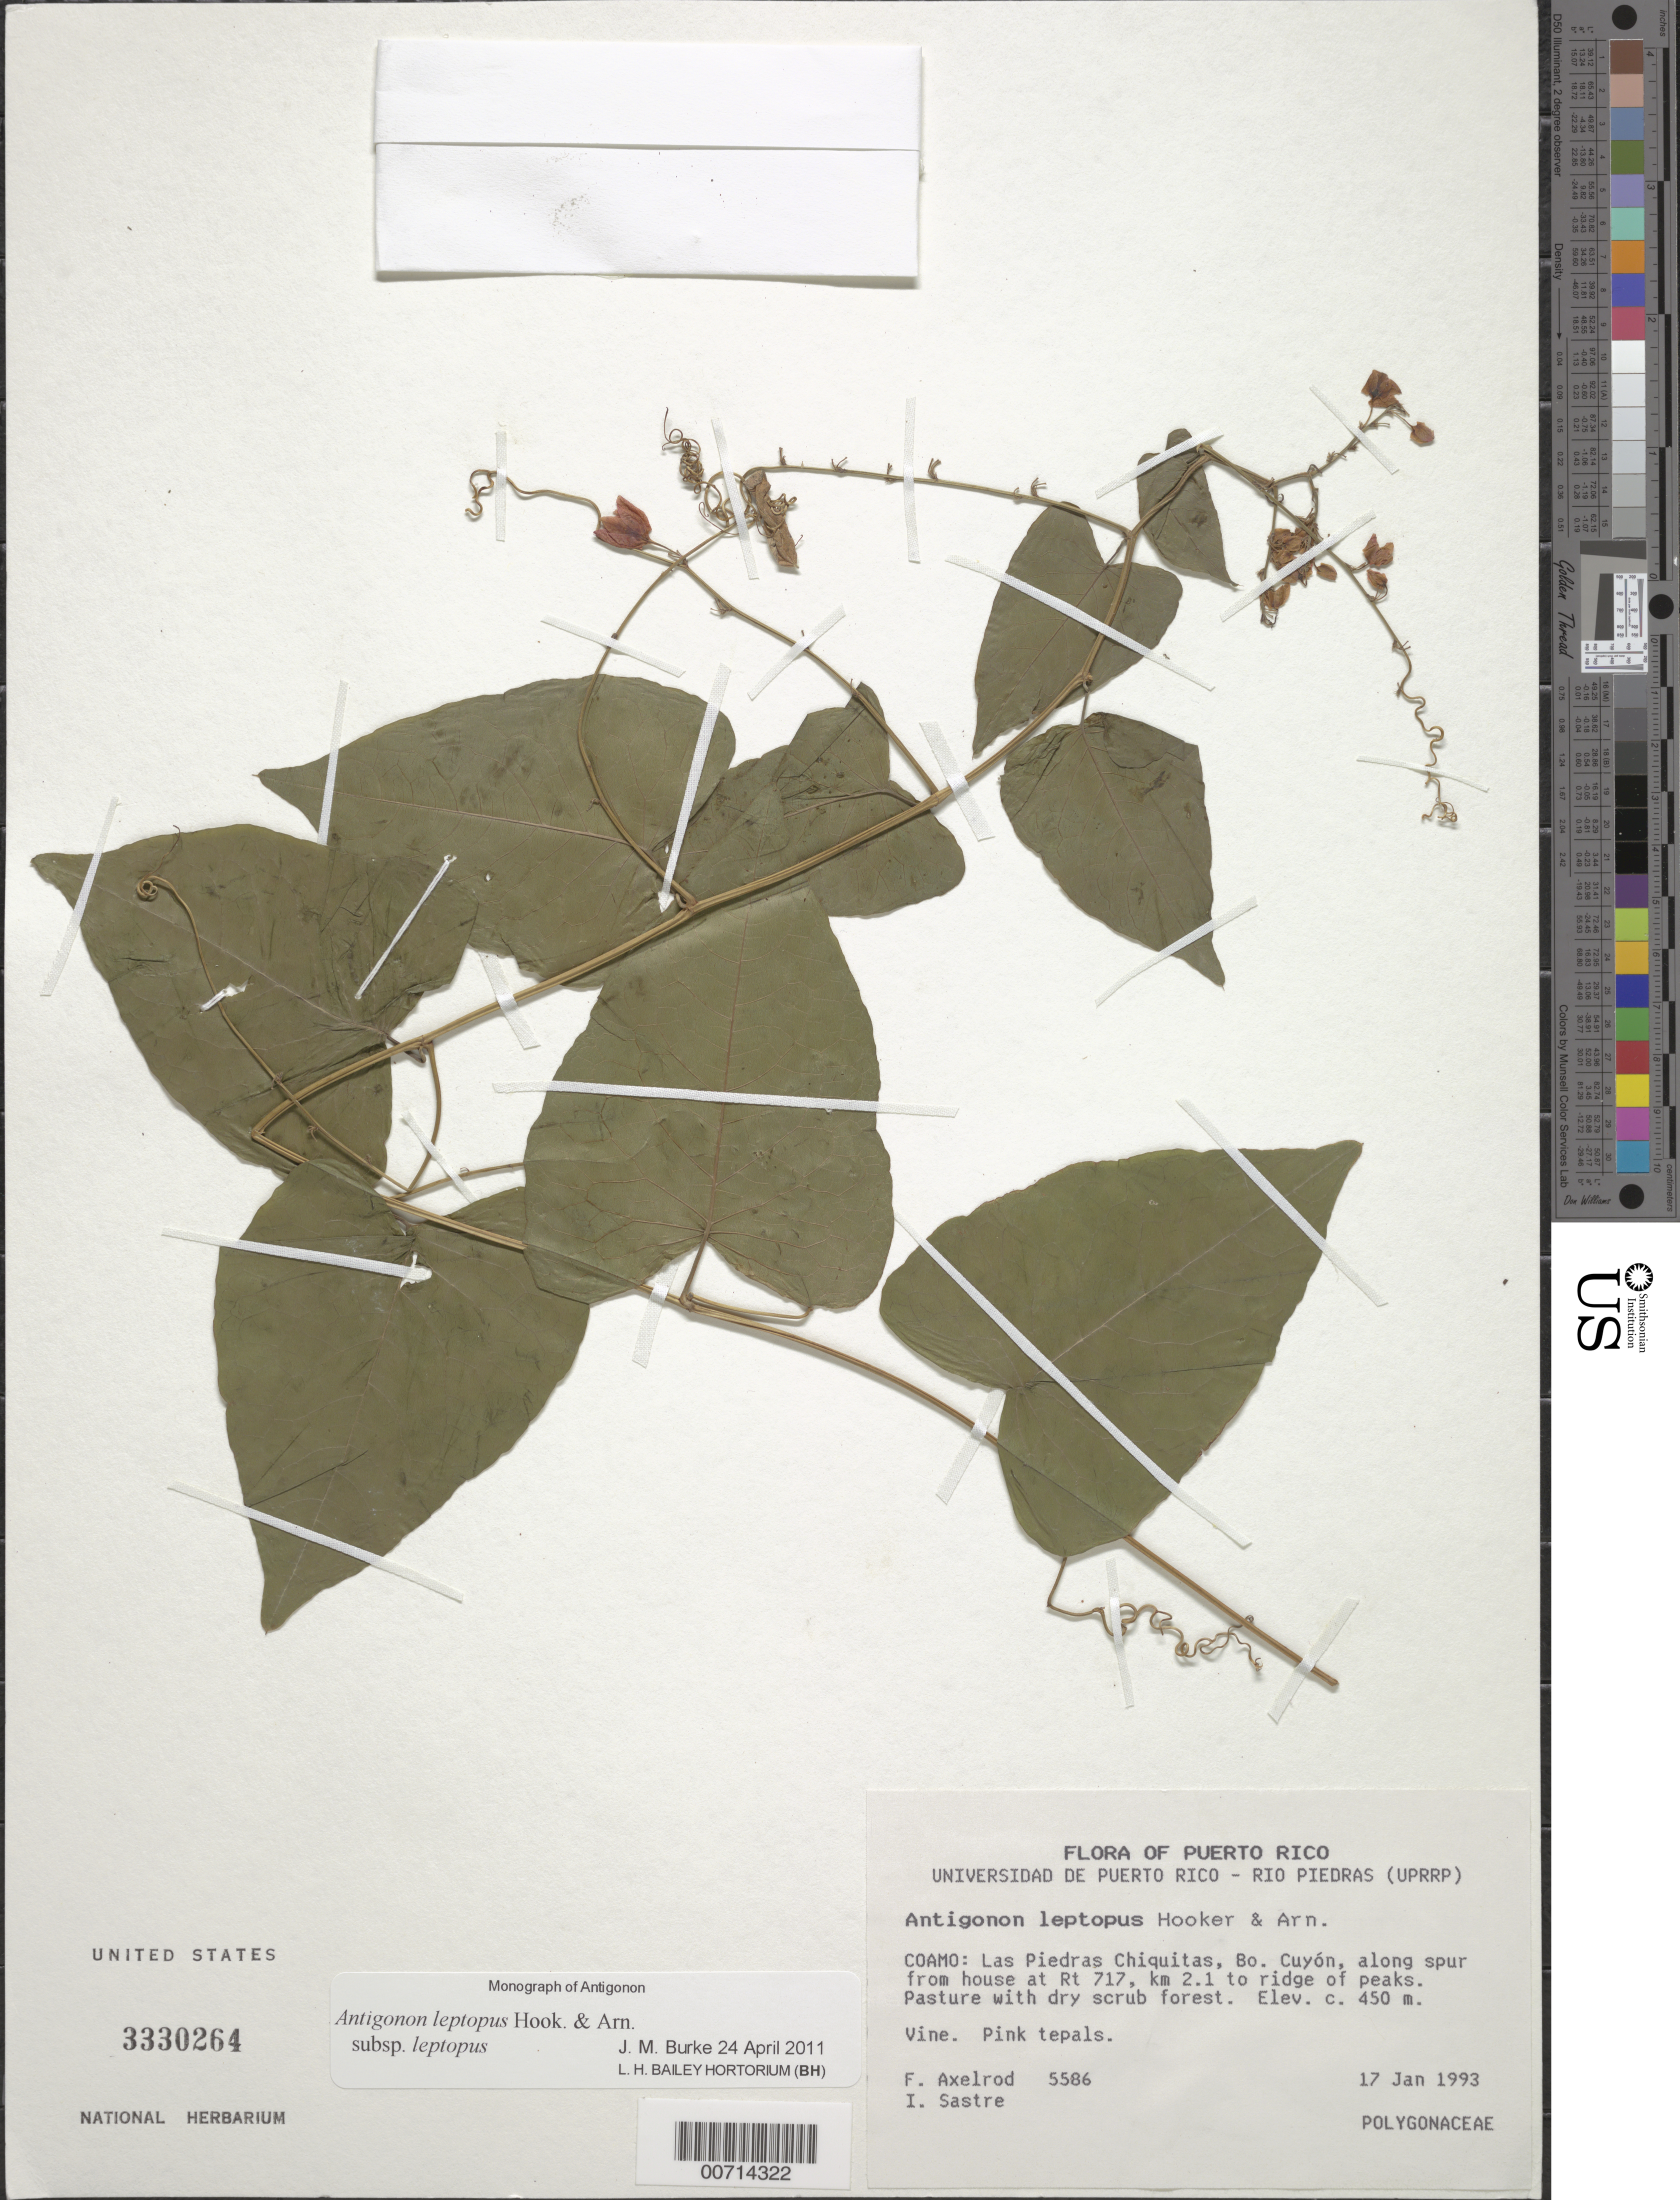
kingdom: Plantae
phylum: Tracheophyta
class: Magnoliopsida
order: Caryophyllales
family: Polygonaceae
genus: Antigonon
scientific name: Antigonon leptopus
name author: Hook. & Arn.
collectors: F. S. Axelrod & I. Sastre-de Jesús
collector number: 5586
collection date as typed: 17 Jan 1993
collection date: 1993-01-17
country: Puerto Rico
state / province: Coamo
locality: Coamo: La Piedras Chiquitas, Bo. Cuyón, along spur from house at rte 717, km 2.1 to ridge of peaks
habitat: Pasture w/dry scrub forest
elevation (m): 450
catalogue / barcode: US 3330264